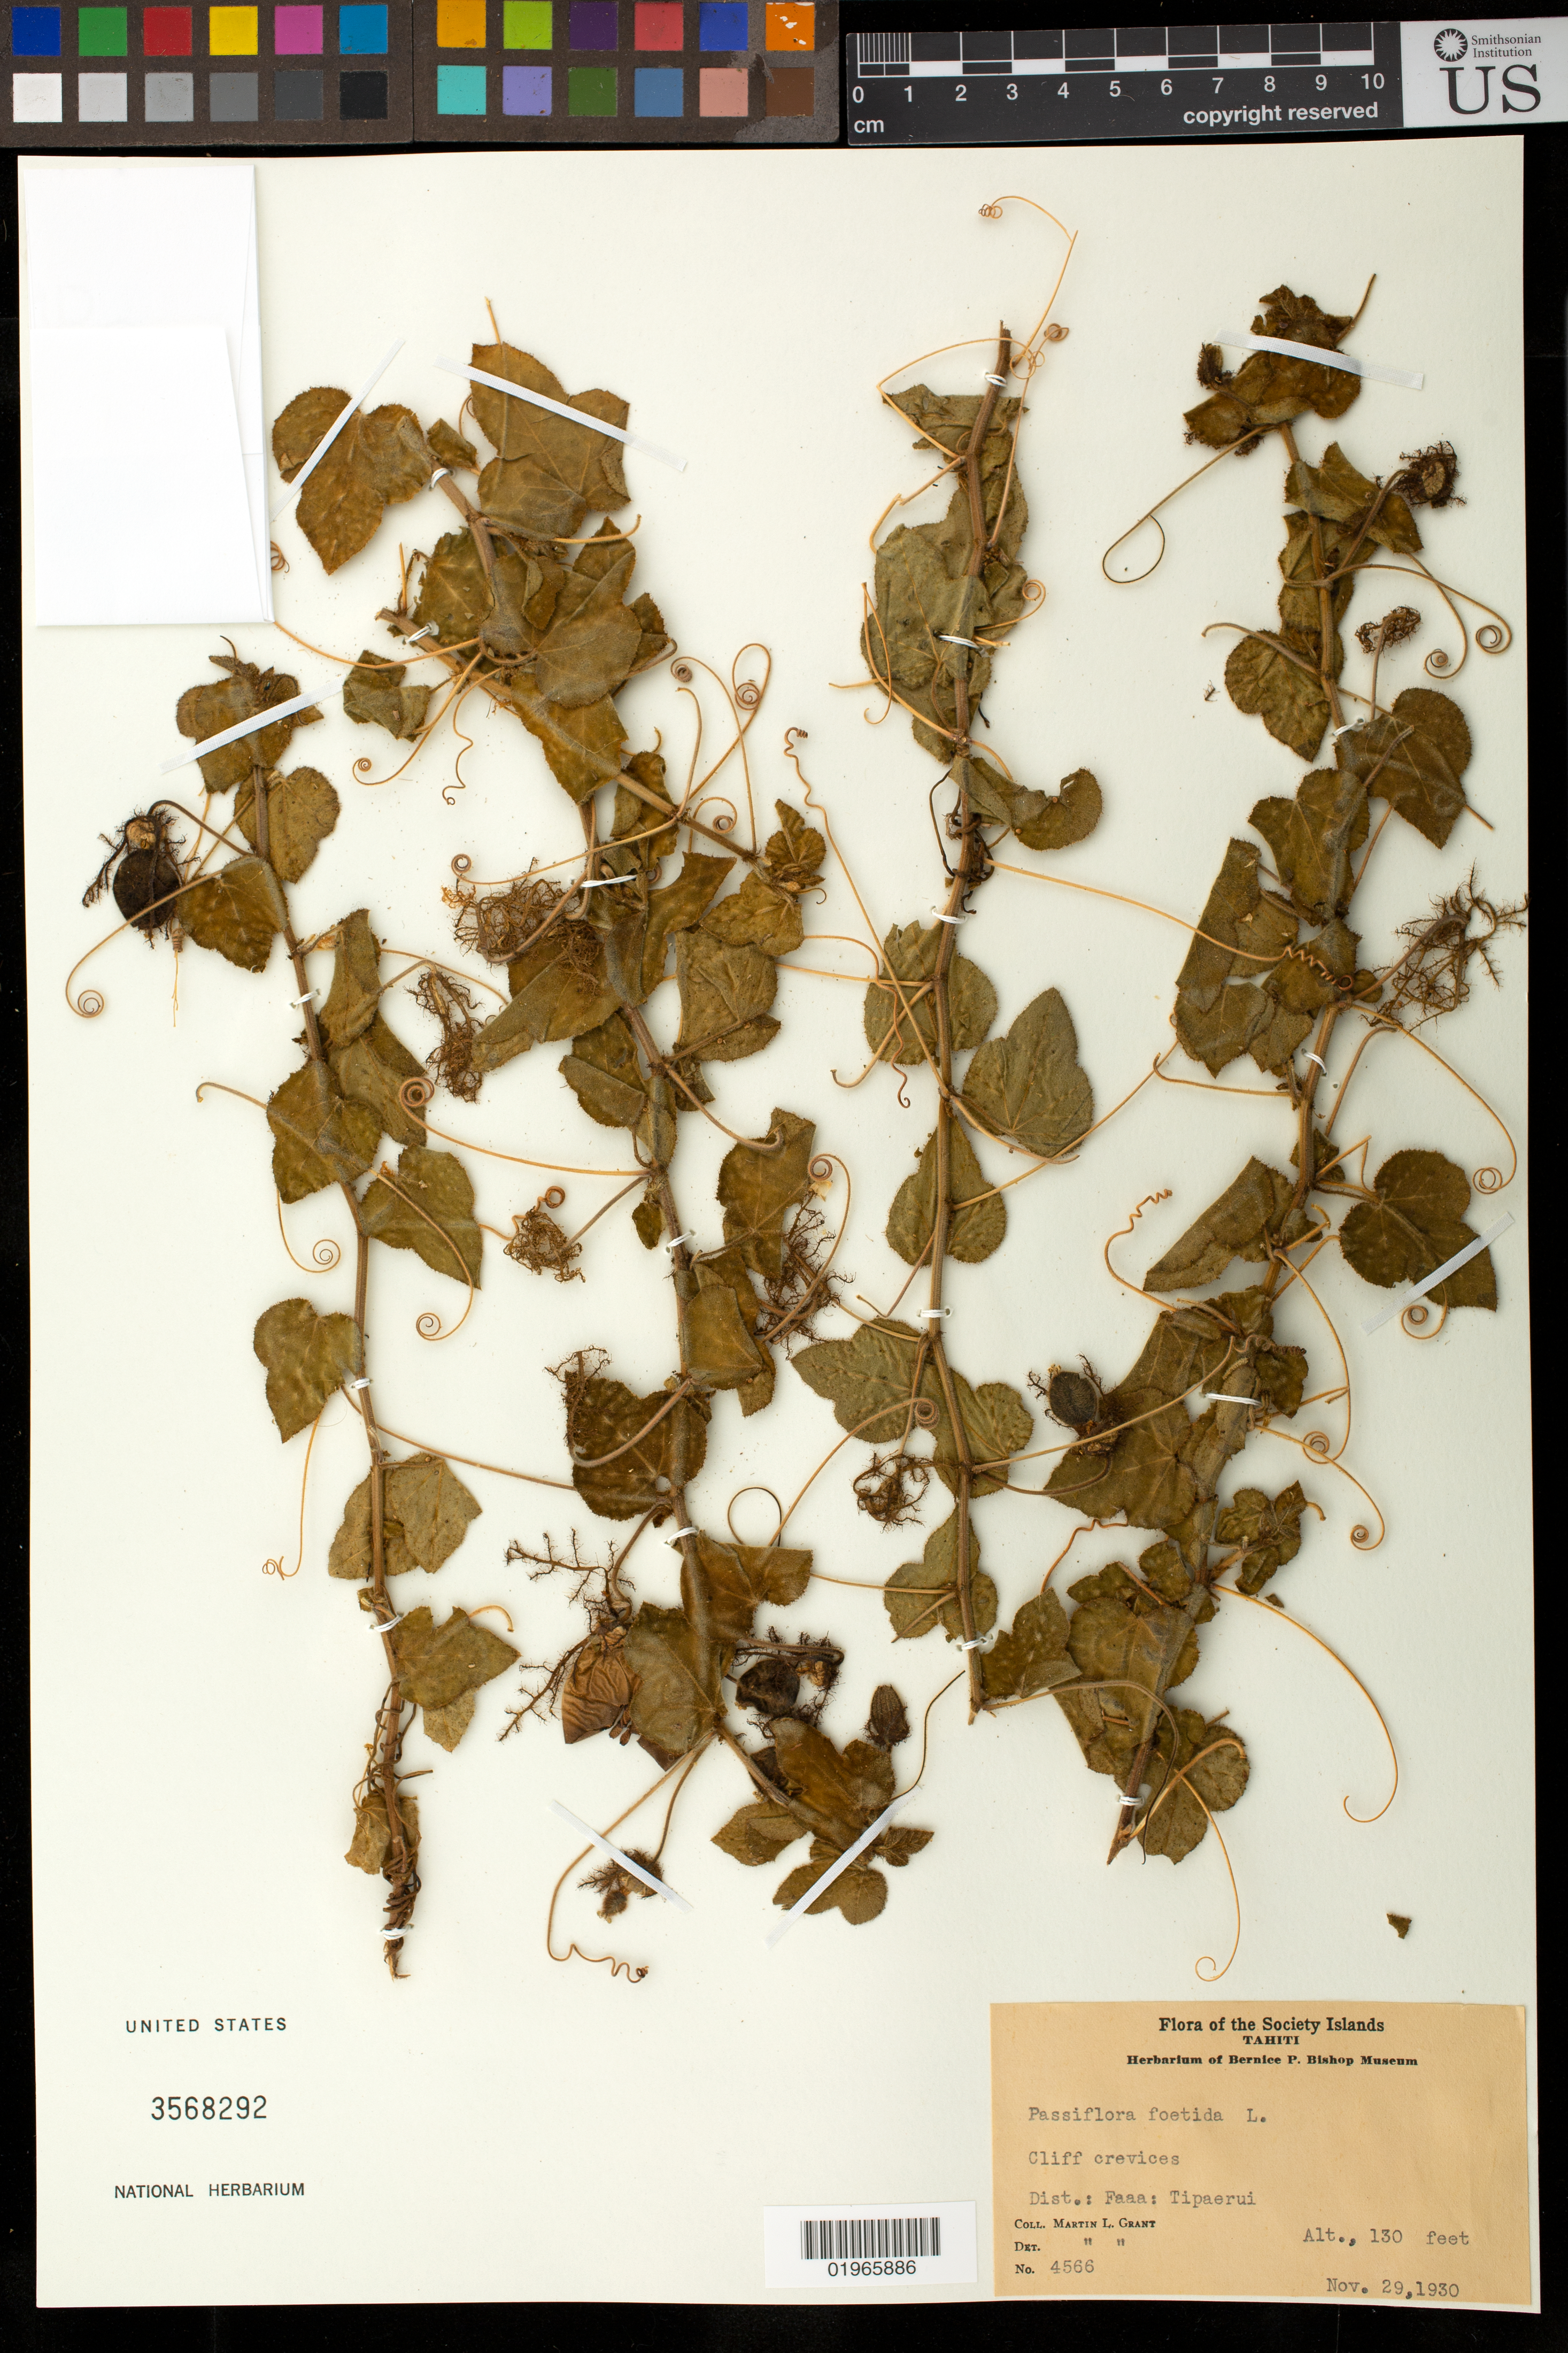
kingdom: Plantae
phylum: Tracheophyta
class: Magnoliopsida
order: Malpighiales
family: Passifloraceae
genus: Passiflora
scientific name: Passiflora foetida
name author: L.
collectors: M. L. Grant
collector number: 4566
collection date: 1930-11-29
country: French Polynesia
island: Tahiti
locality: Society Islands, Tahiti, cliff crevices, District: Faaa: Tipaerui.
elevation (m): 40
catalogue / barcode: US 3568292